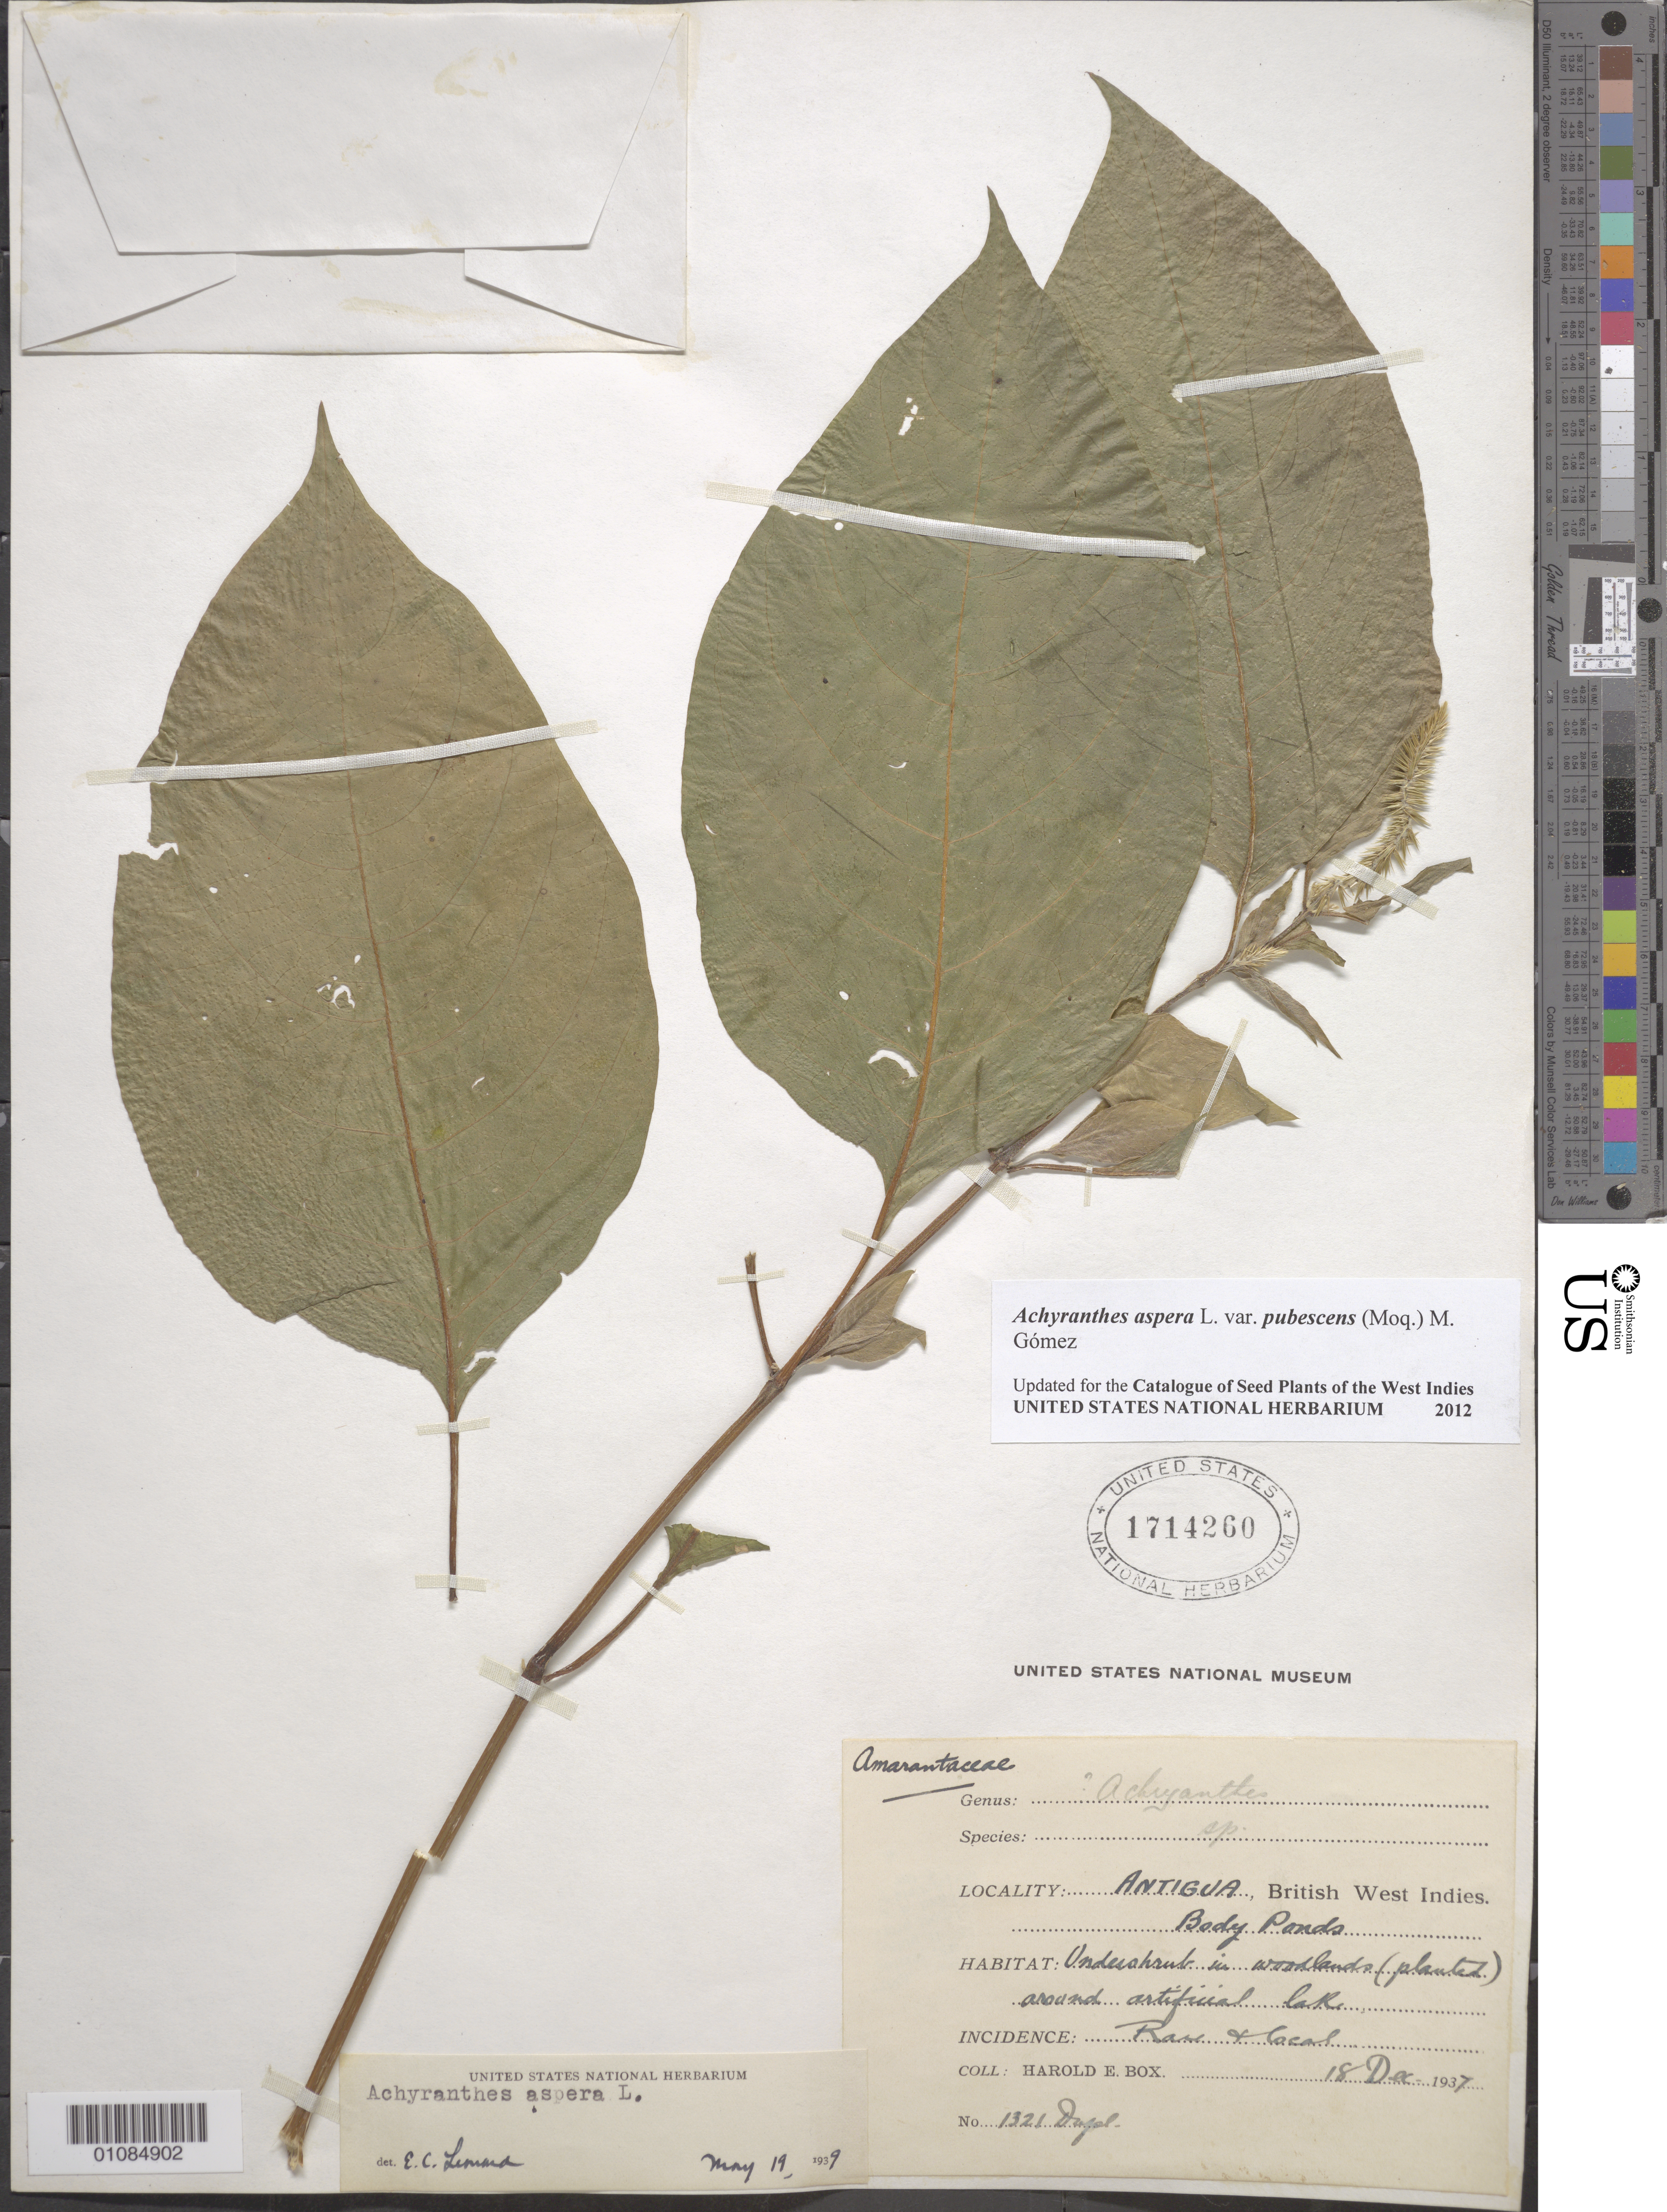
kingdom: Plantae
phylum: Tracheophyta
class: Magnoliopsida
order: Caryophyllales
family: Amaranthaceae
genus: Achyranthes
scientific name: Achyranthes aspera var. pubescens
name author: (Moq.) M. Gómez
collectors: H. E. Box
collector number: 1321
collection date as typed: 18 Dec 1937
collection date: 1937-12-18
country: Antigua and Barbuda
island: Antigua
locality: Body Ponds.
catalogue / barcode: US 1714260